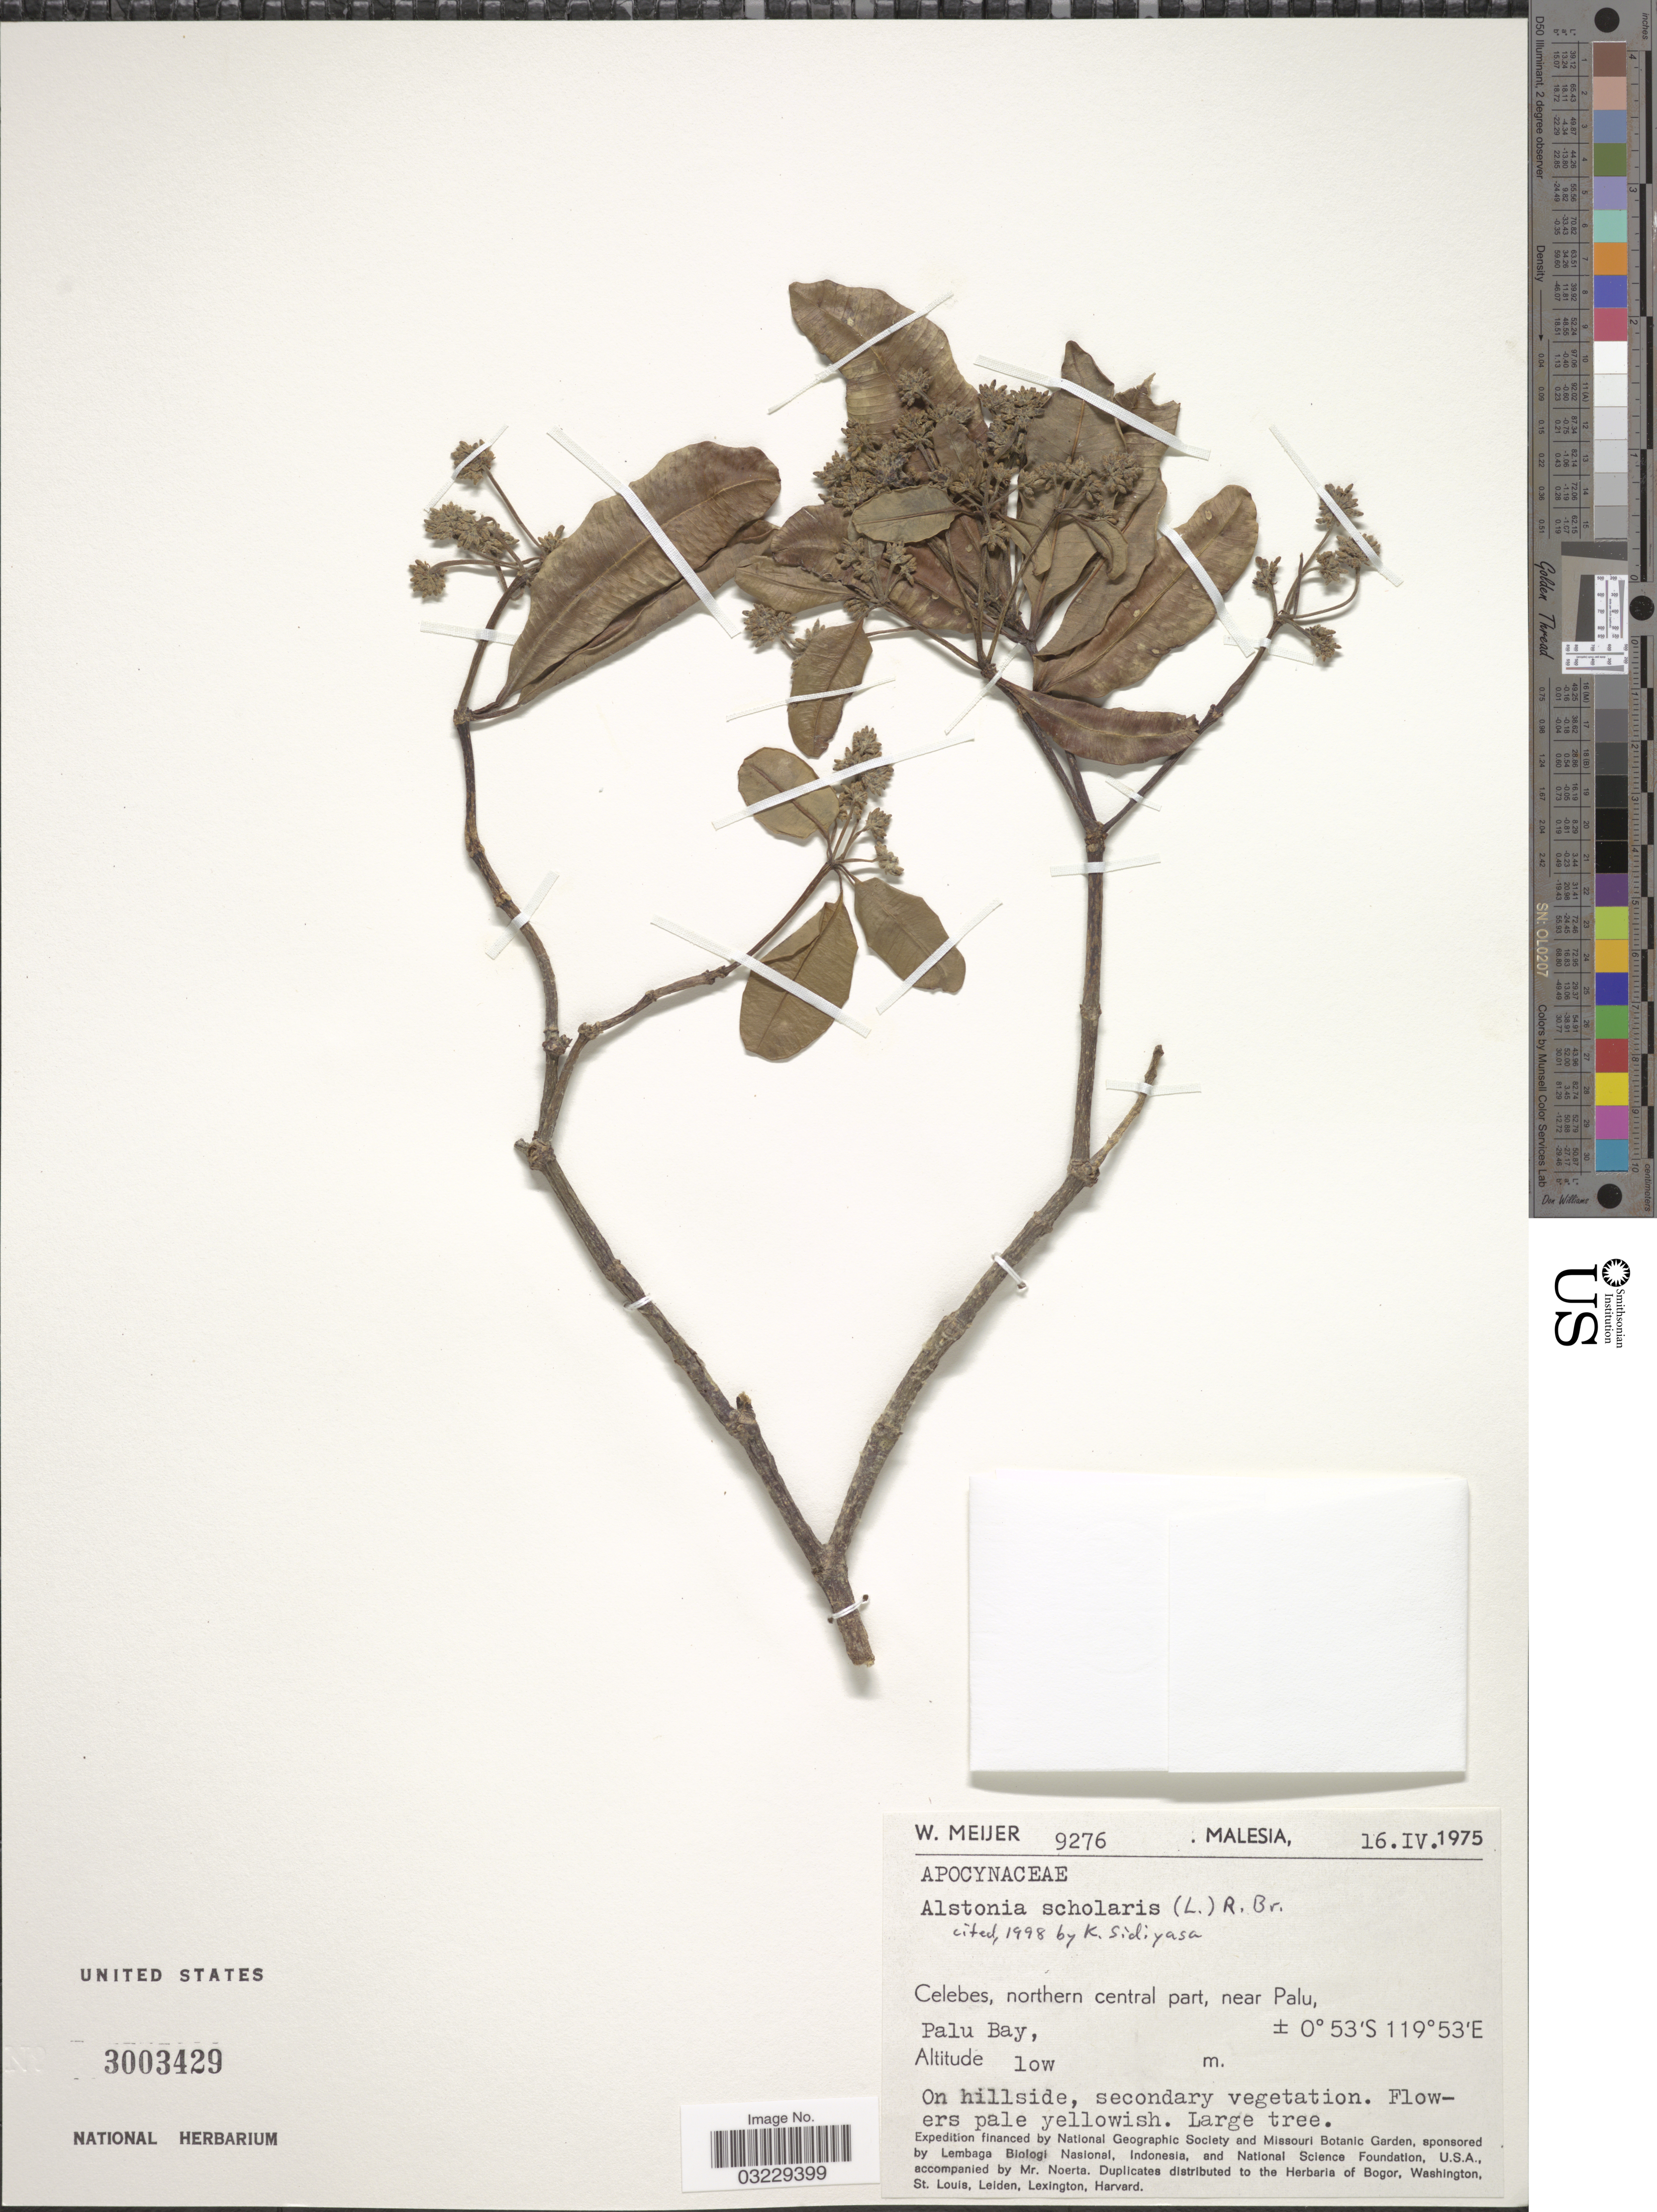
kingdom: Plantae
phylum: Tracheophyta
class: Magnoliopsida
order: Gentianales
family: Apocynaceae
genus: Alstonia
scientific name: Alstonia scholaris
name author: (L.) R. Br.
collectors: W. Meijer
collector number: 9276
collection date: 1975-04-16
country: Malaysia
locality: Malesia. Celebes, northern central part, near Palu, Palu Bay.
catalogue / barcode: US 3003429